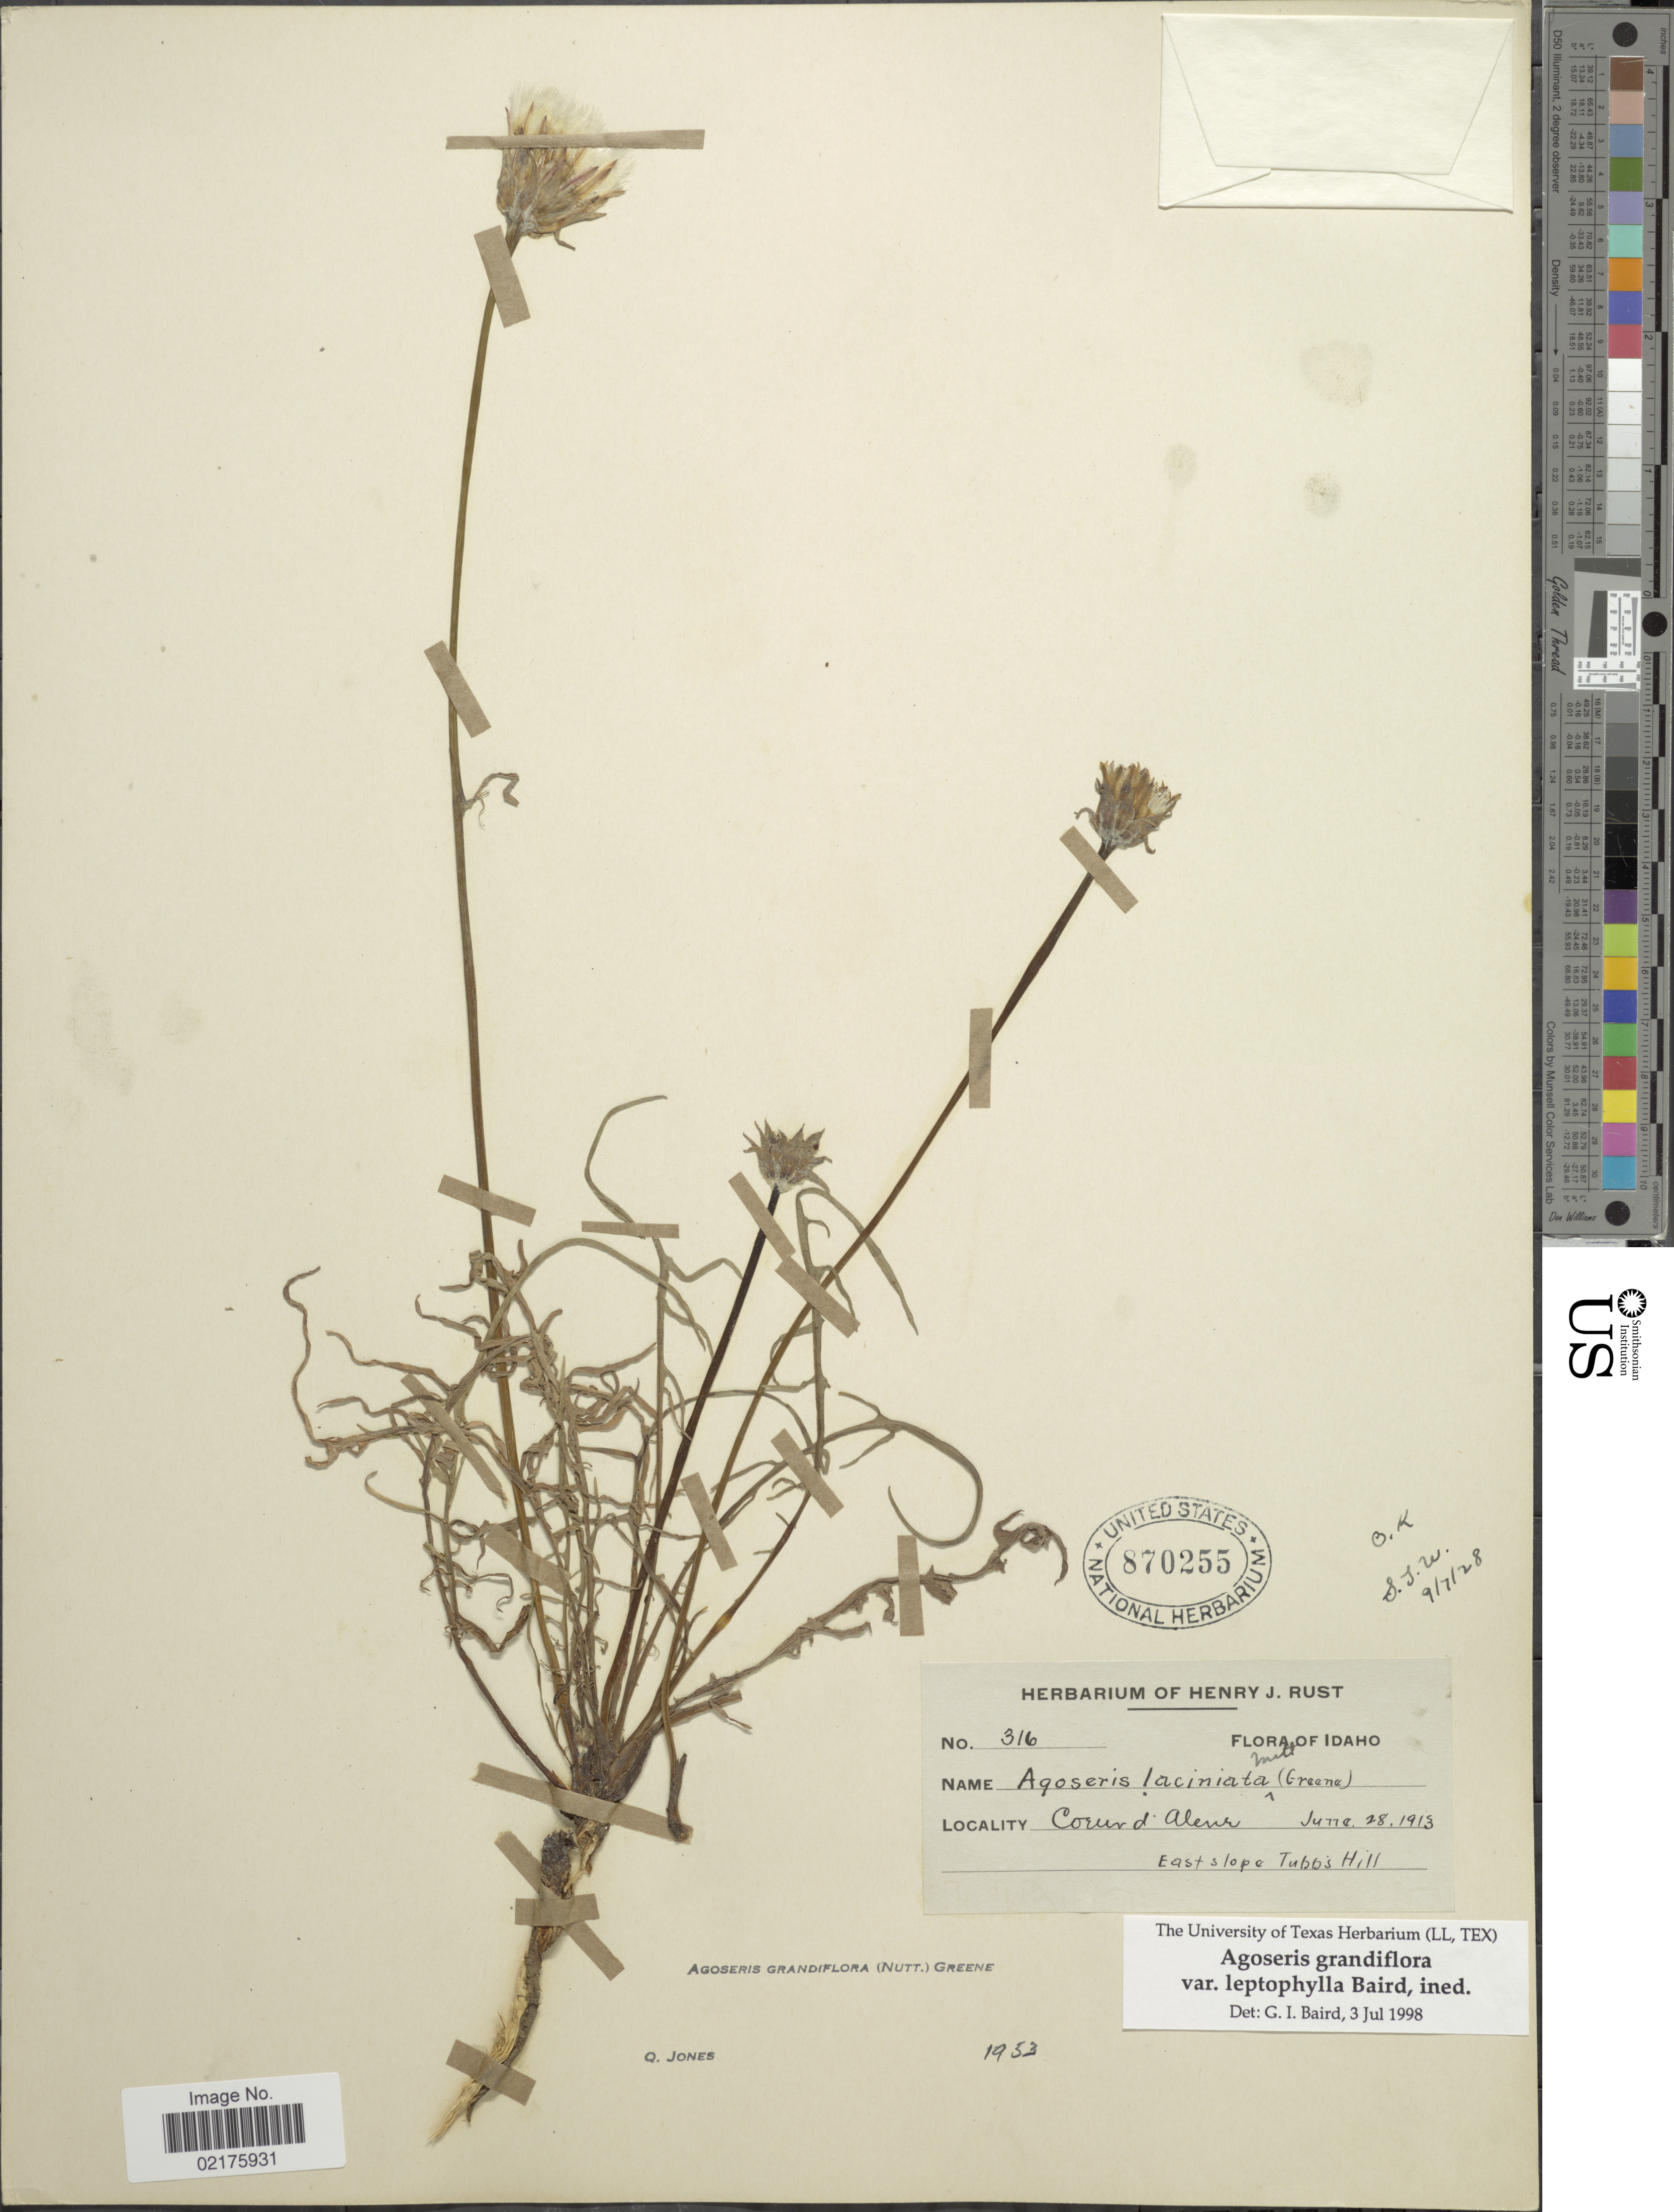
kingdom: Plantae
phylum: Tracheophyta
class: Magnoliopsida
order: Asterales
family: Asteraceae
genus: Agoseris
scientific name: Agoseris grandiflora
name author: (Nutt.) Greene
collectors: ex herb. Henry J. Rust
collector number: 316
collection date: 1913-06-28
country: United States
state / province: Idaho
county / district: Kootenai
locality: Coeur d'Alene, East slope Tubbs Hill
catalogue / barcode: US 870255